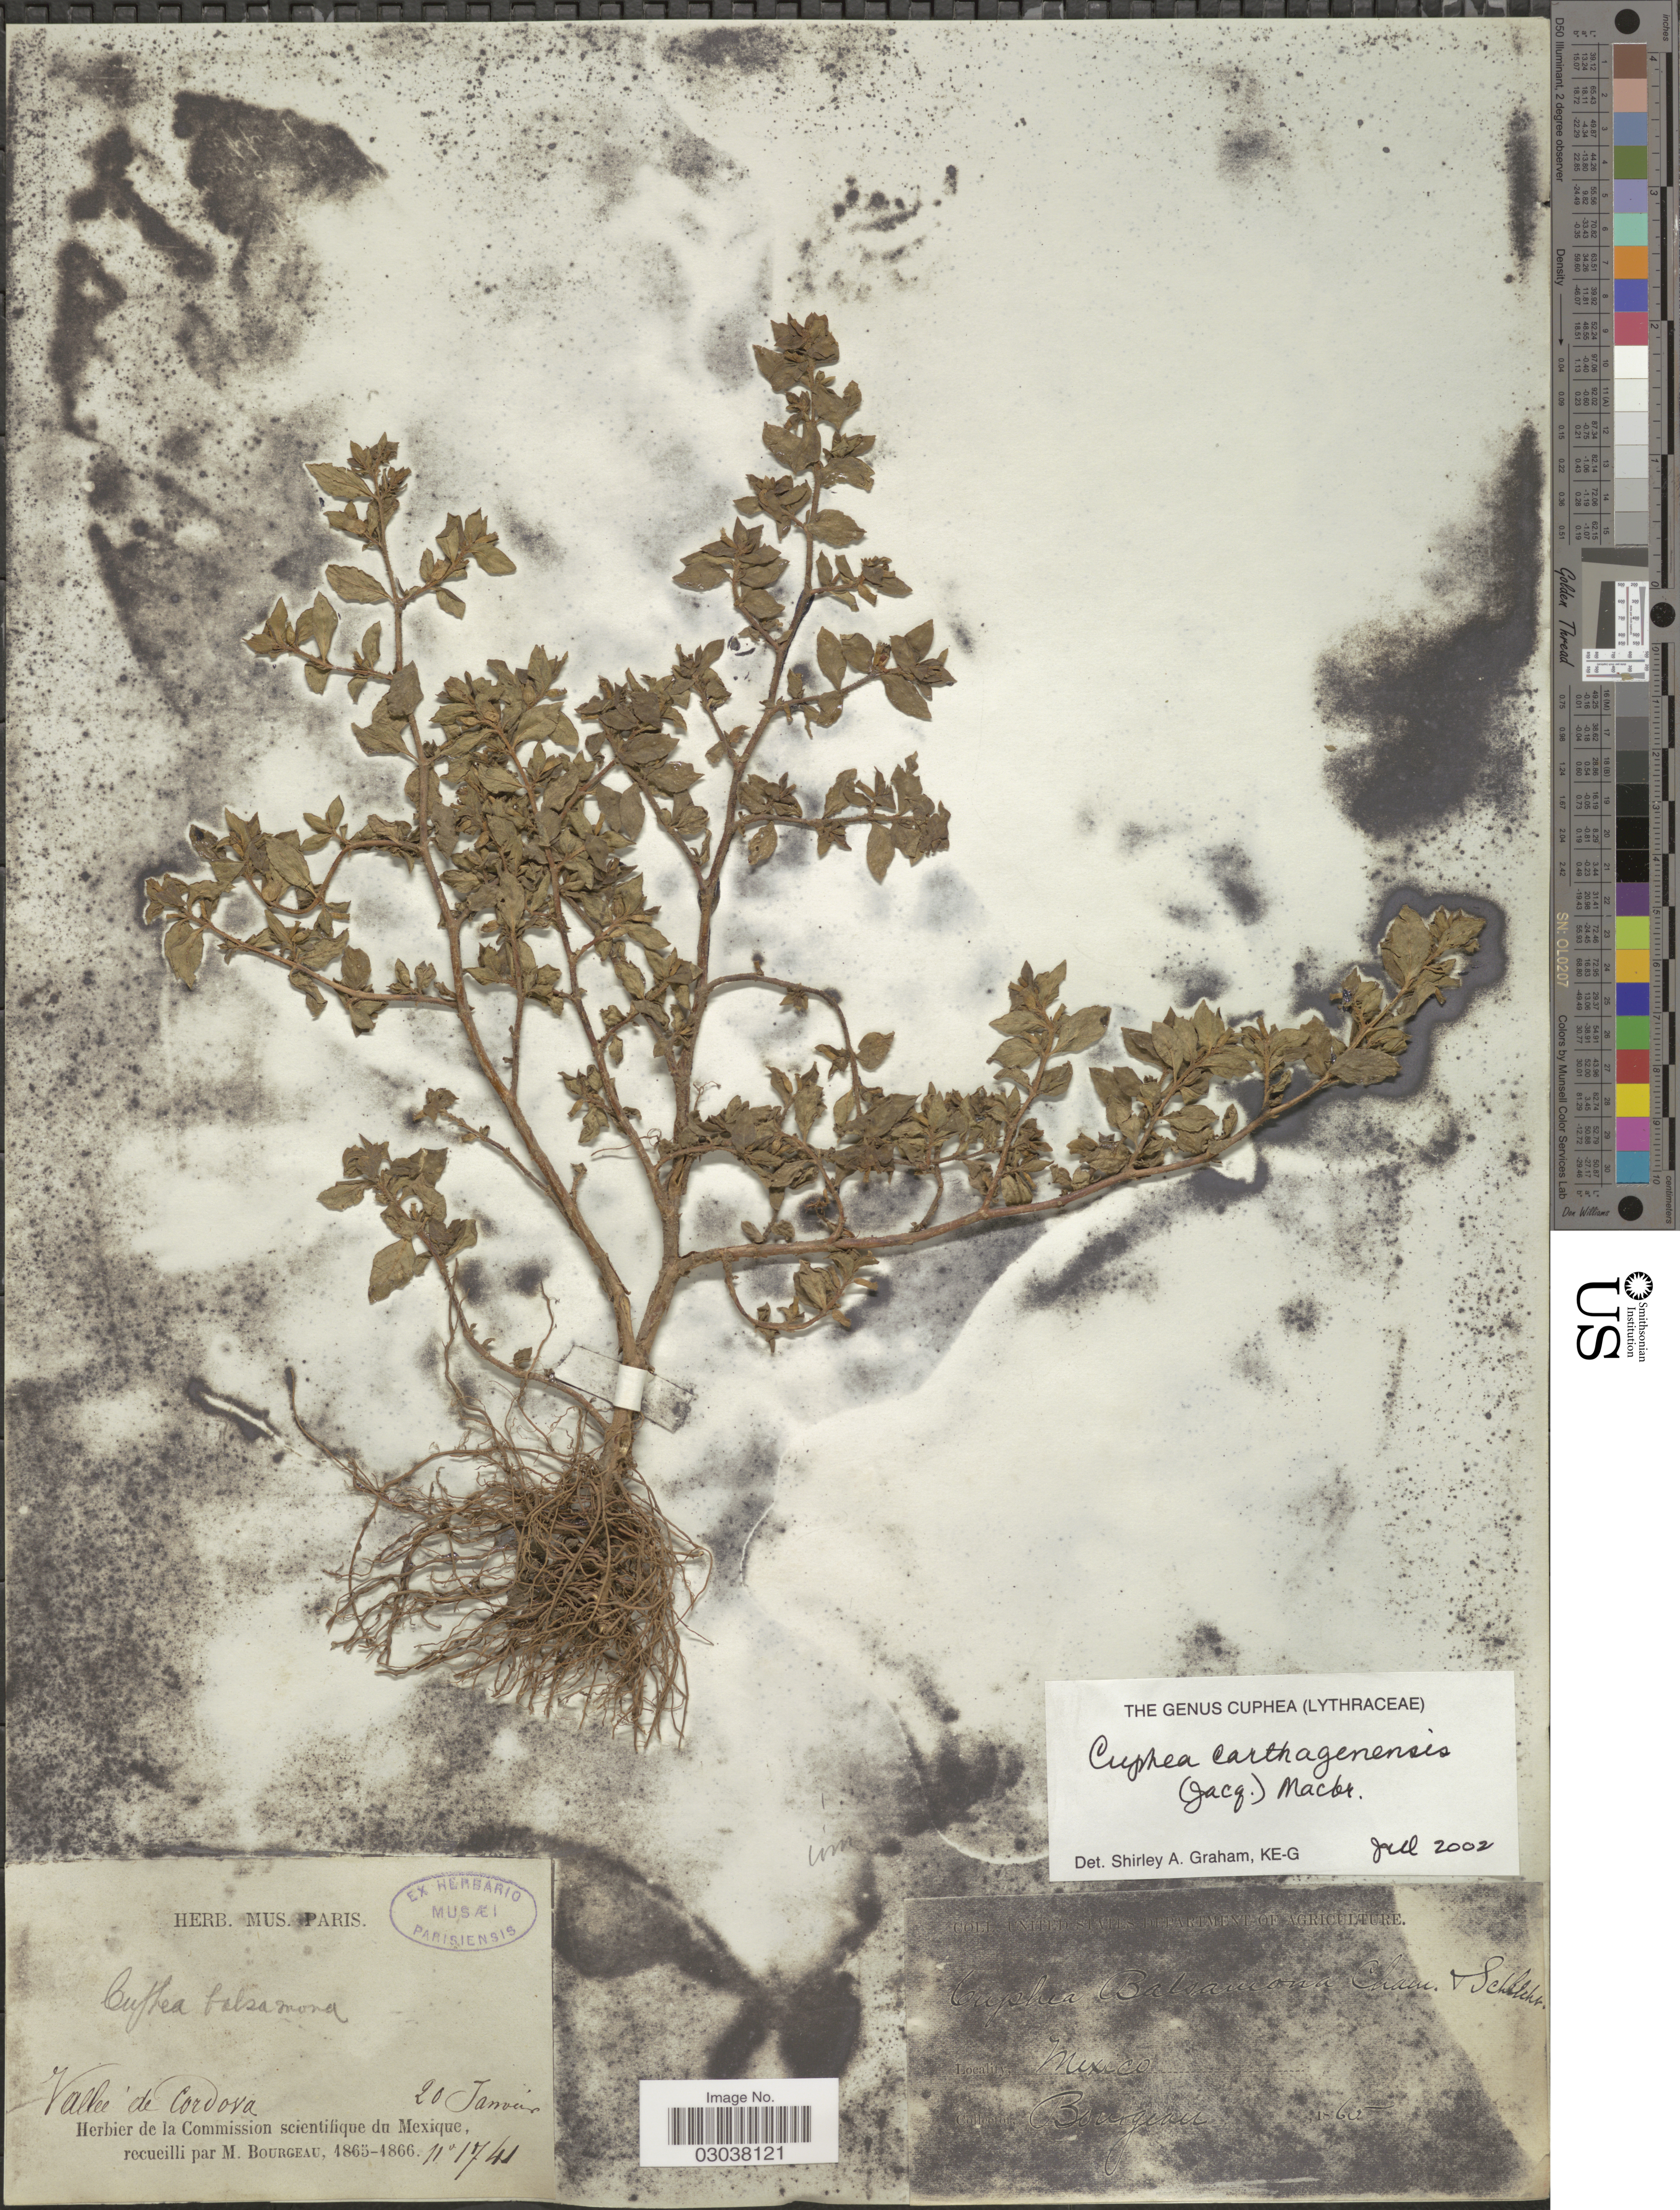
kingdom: Plantae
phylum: Tracheophyta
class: Magnoliopsida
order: Myrtales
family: Lythraceae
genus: Cuphea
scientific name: Cuphea carthagenensis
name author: (Jacq.) J.F. Macbr.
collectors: M. Bourgeau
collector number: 1741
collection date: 1865-01-20/1866-01-20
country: Mexico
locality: Vallée de Cordoba.